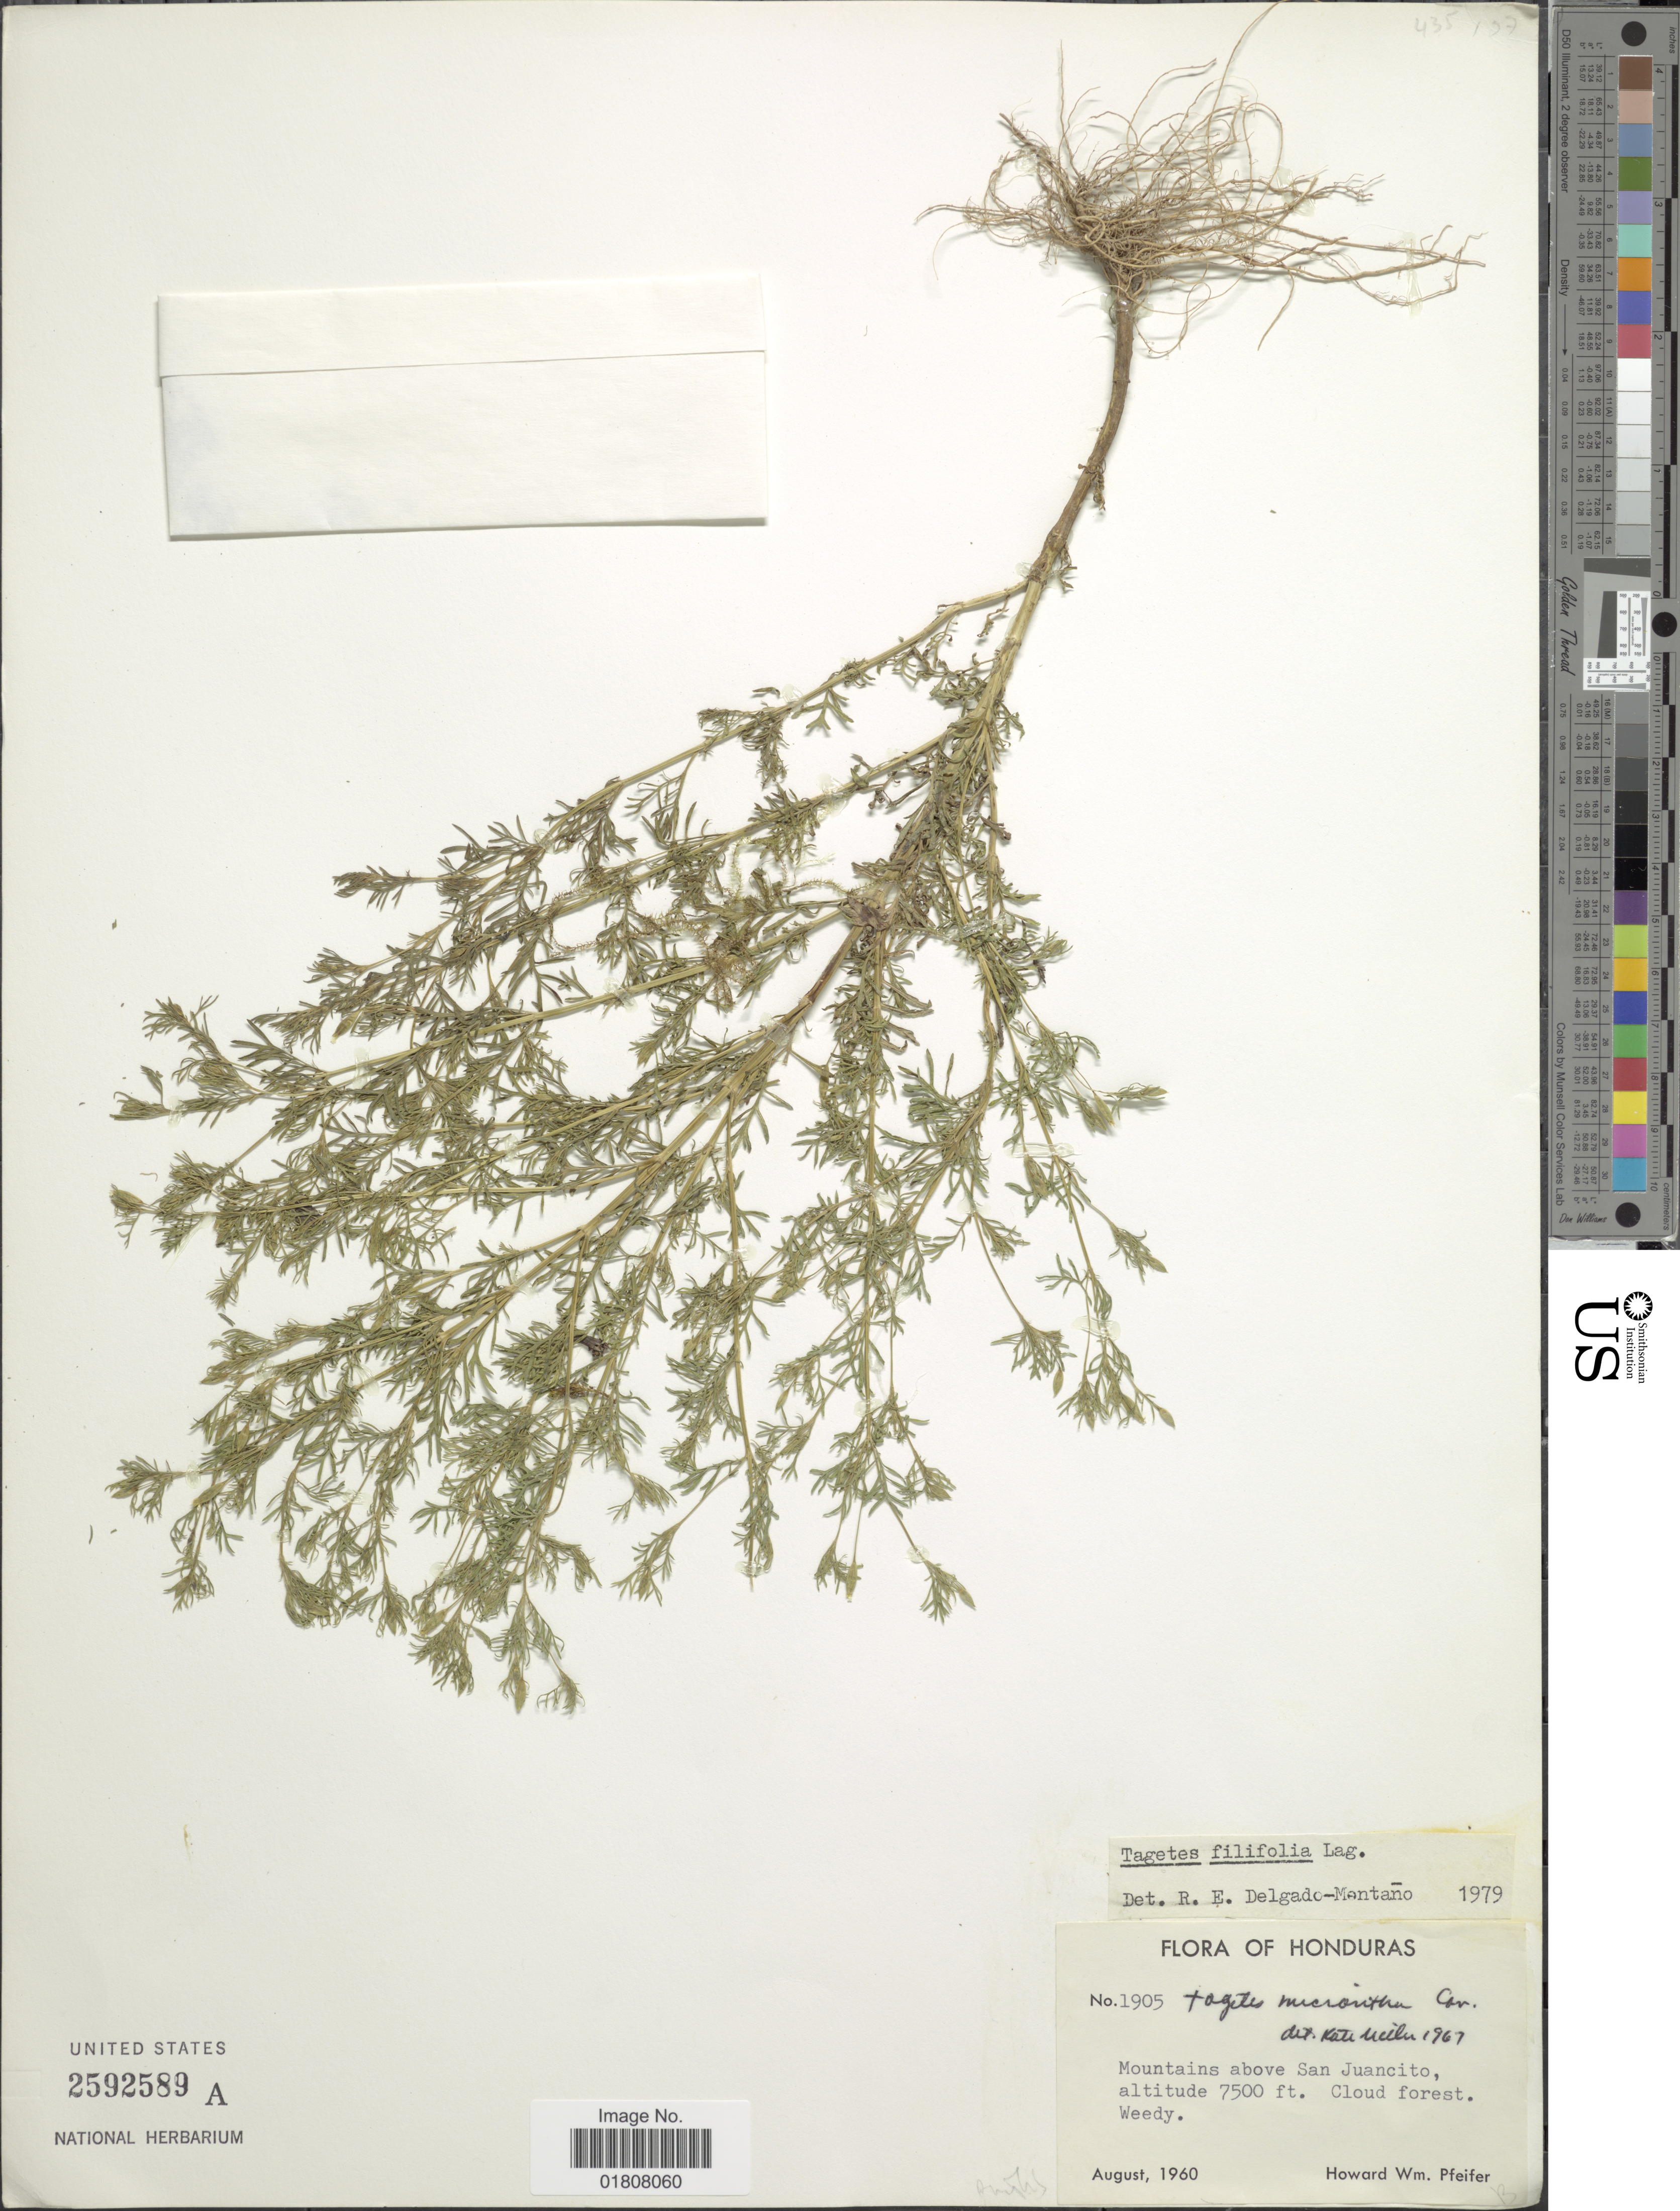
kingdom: Plantae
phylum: Tracheophyta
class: Magnoliopsida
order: Asterales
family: Asteraceae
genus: Tagetes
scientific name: Tagetes filifolia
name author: Lag.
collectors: H. W. Pfeifer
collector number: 1905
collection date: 1960-08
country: Honduras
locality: Mountains above San Juancito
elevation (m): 2286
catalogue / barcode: US 2592589A